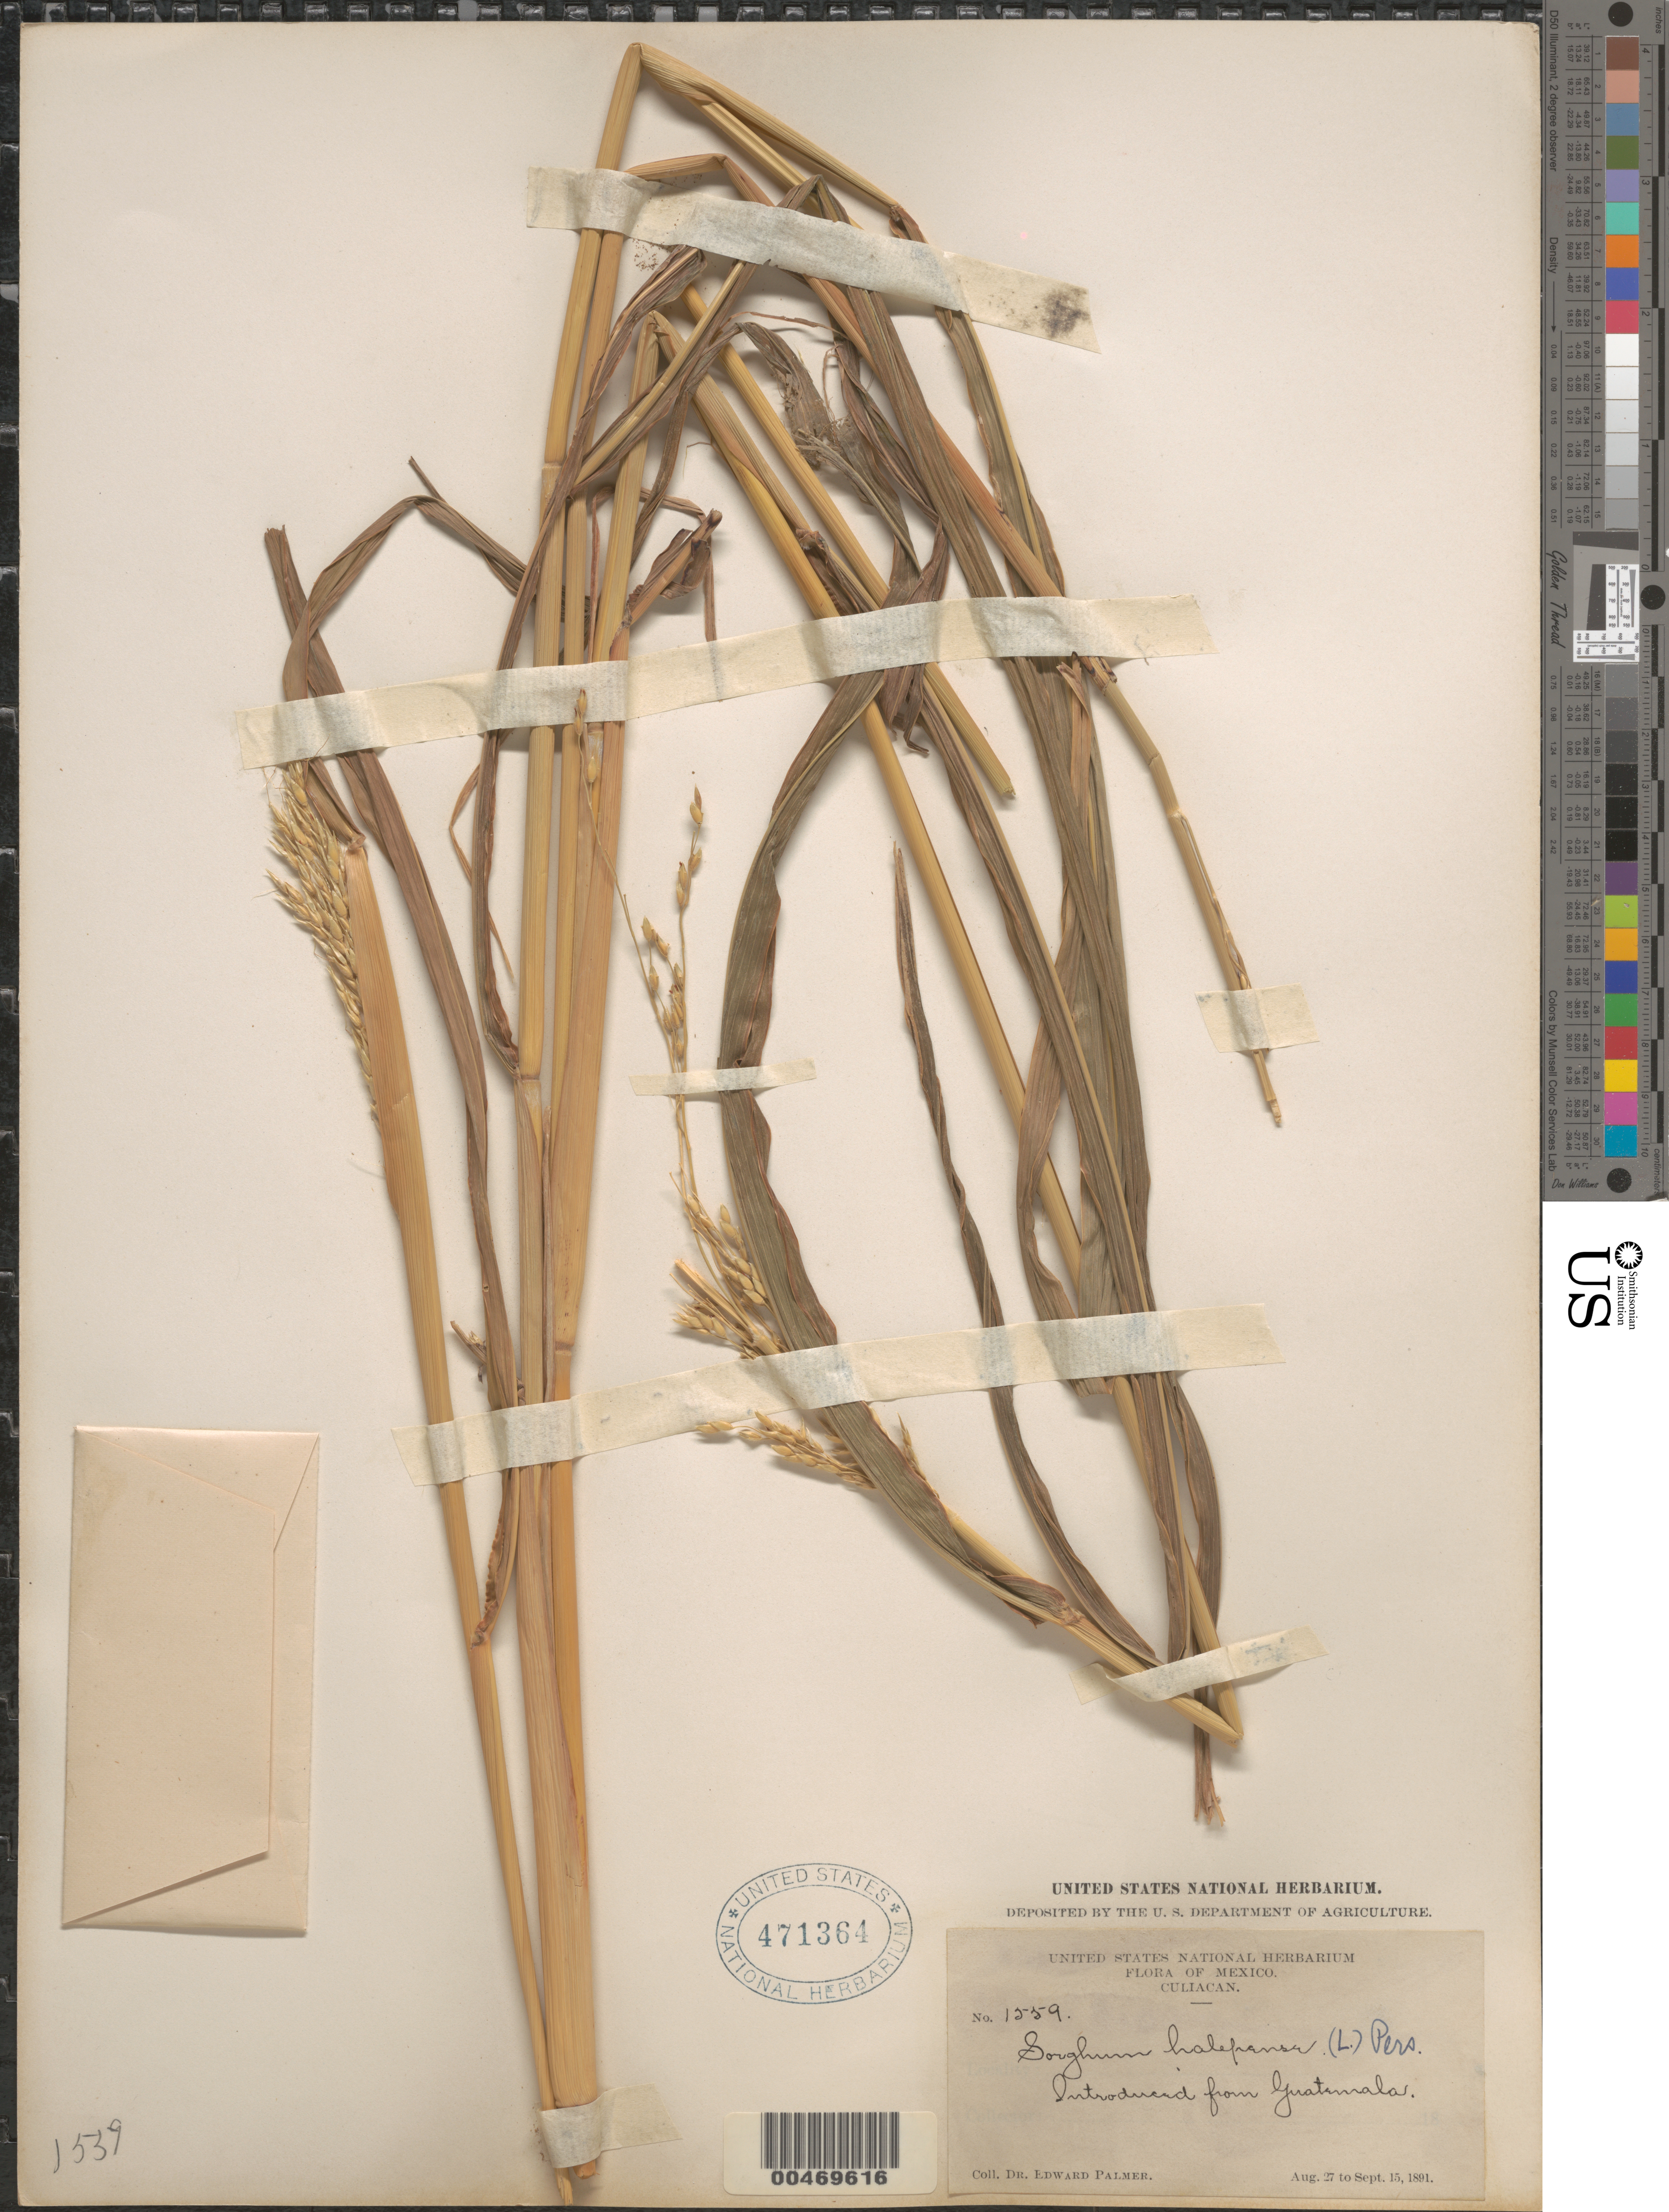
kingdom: Plantae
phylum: Tracheophyta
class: Liliopsida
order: Poales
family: Poaceae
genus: Sorghum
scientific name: Sorghum halepense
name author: (L.) Pers.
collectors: E. Palmer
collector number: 1559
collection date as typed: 27 Aug 1891 to 15 Sep 1891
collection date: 1891-08-27/1891-09-15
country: Mexico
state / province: Sinaloa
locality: Culiacan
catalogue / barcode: US 471364